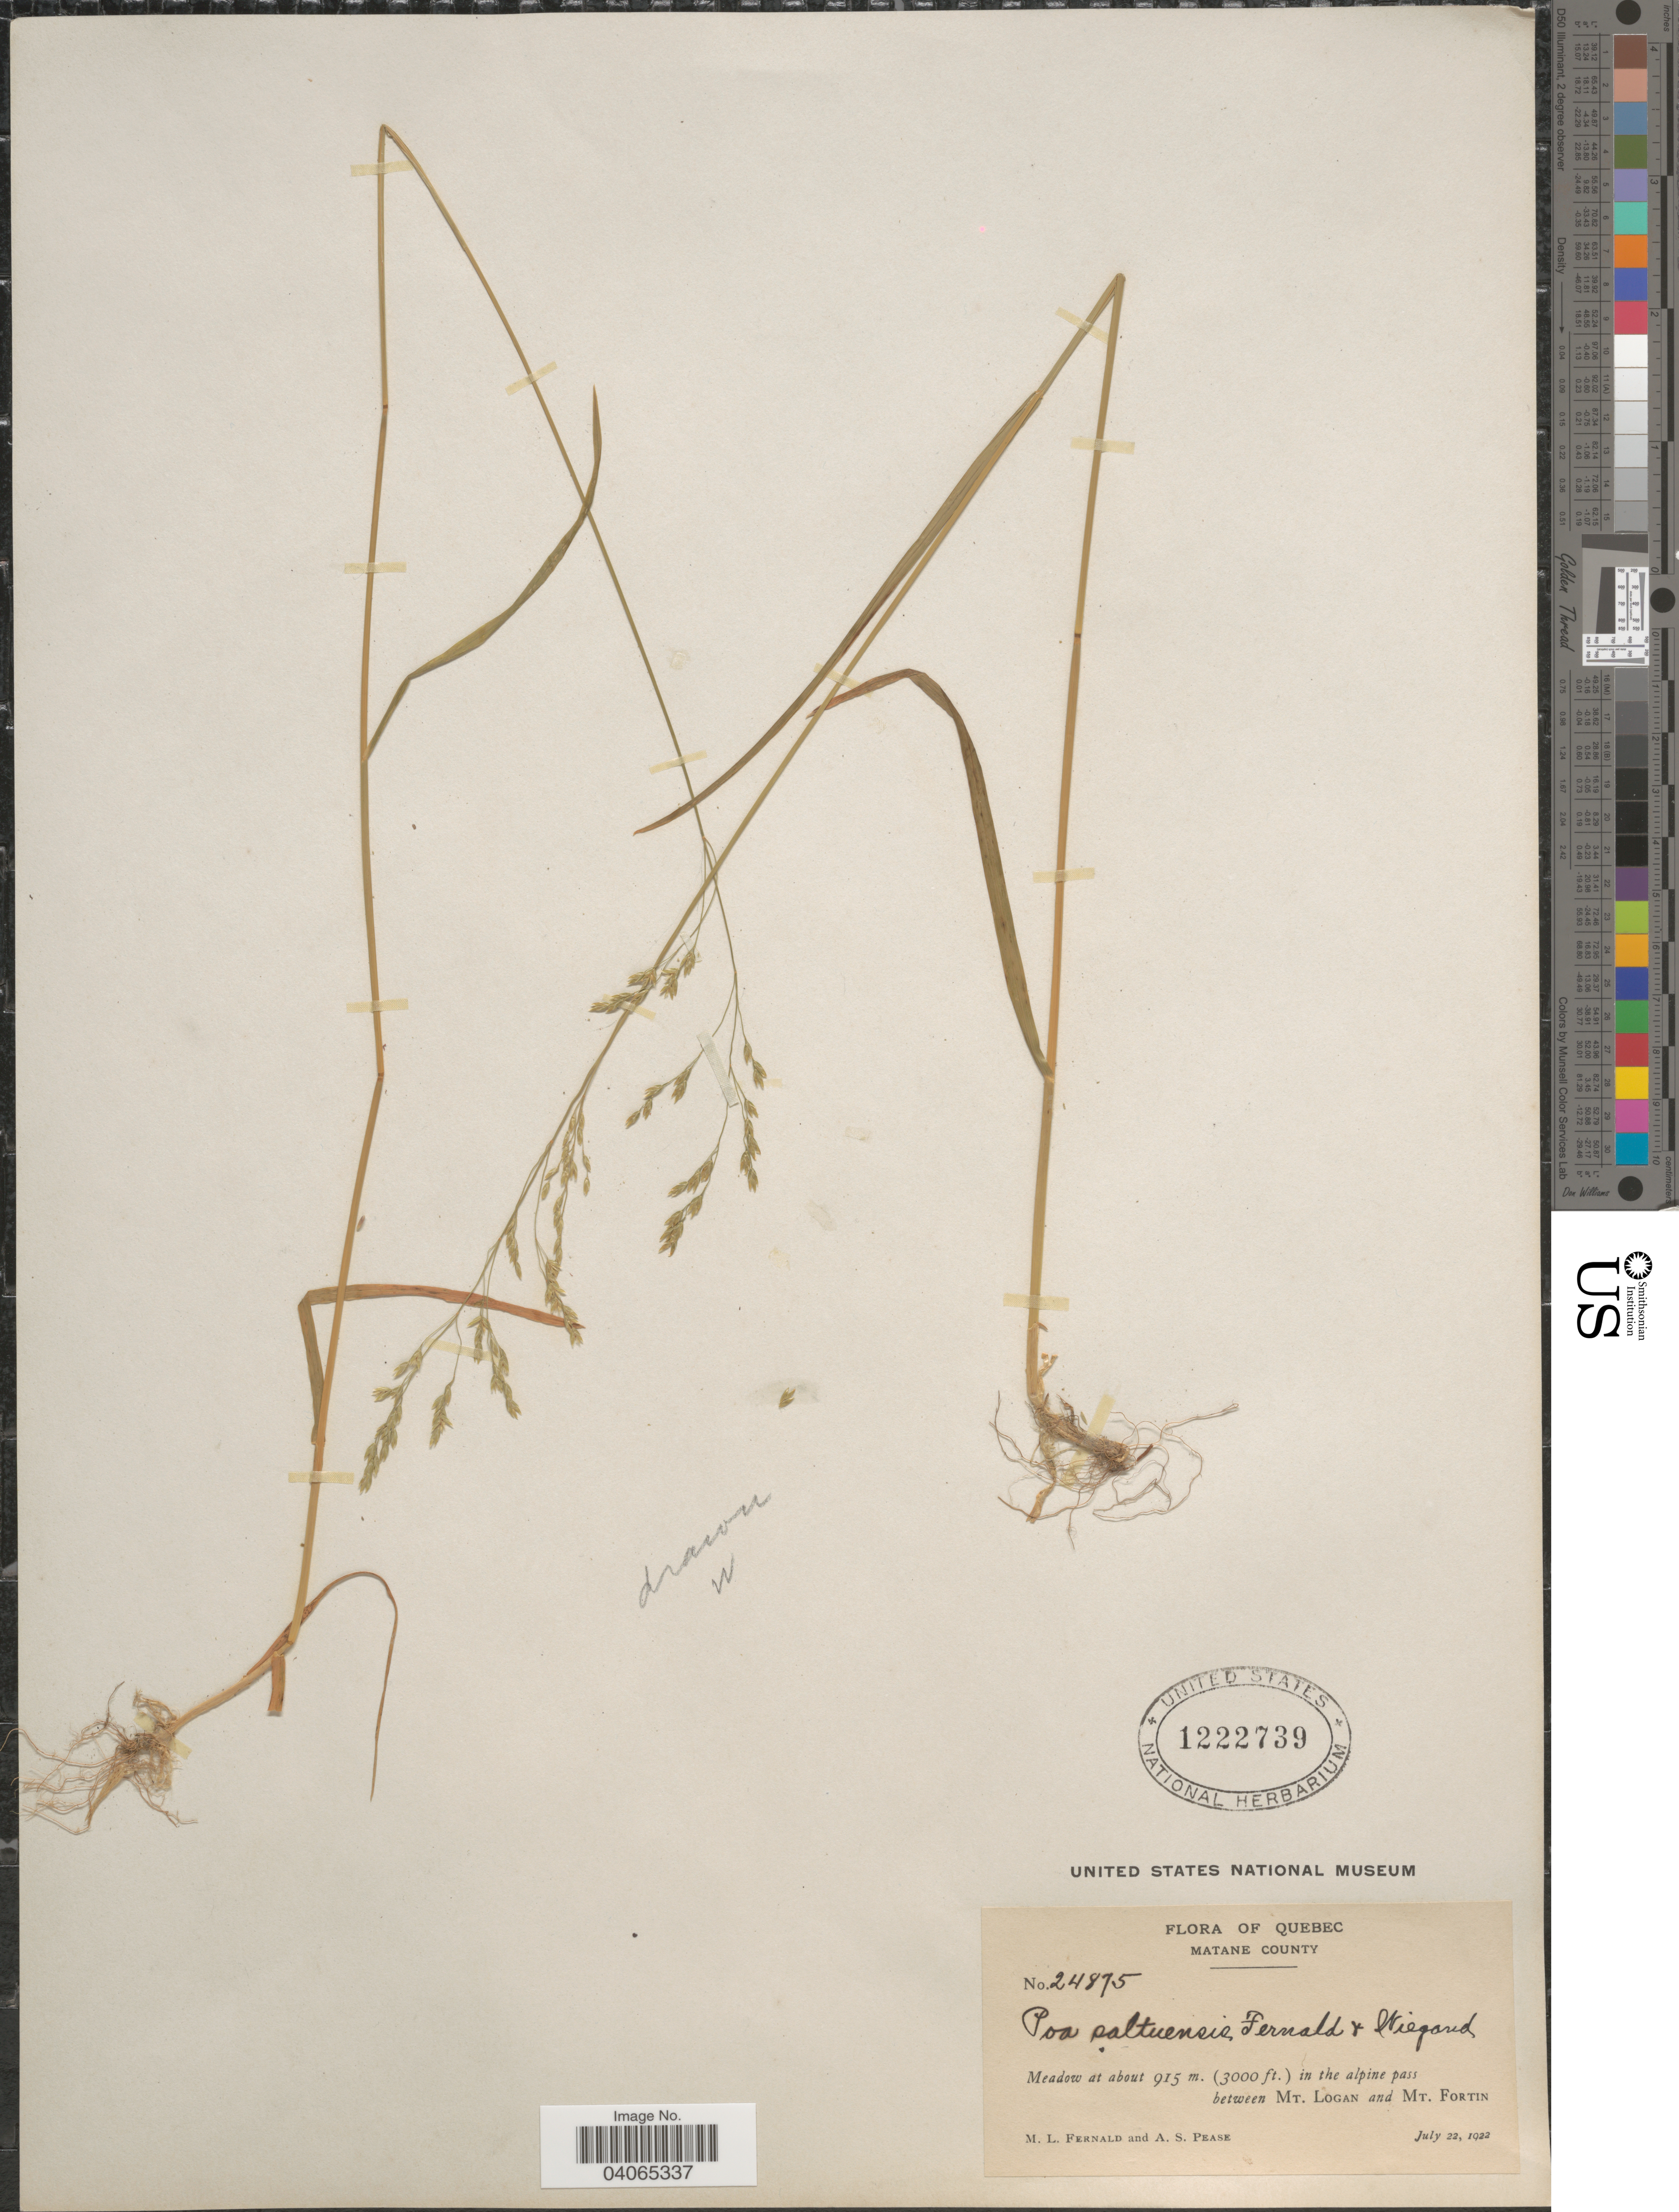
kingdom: Plantae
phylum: Tracheophyta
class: Liliopsida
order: Poales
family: Poaceae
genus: Poa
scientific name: Poa saltuensis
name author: Fernald & Wiegand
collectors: M. L. Fernald & A. S. Pease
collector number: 24875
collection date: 1922-07-22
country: Canada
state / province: Quebec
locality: Matane County. Meadow in the alpine pass between Mt. Logan and Mt. Fortin.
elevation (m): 915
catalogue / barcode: US 1222739